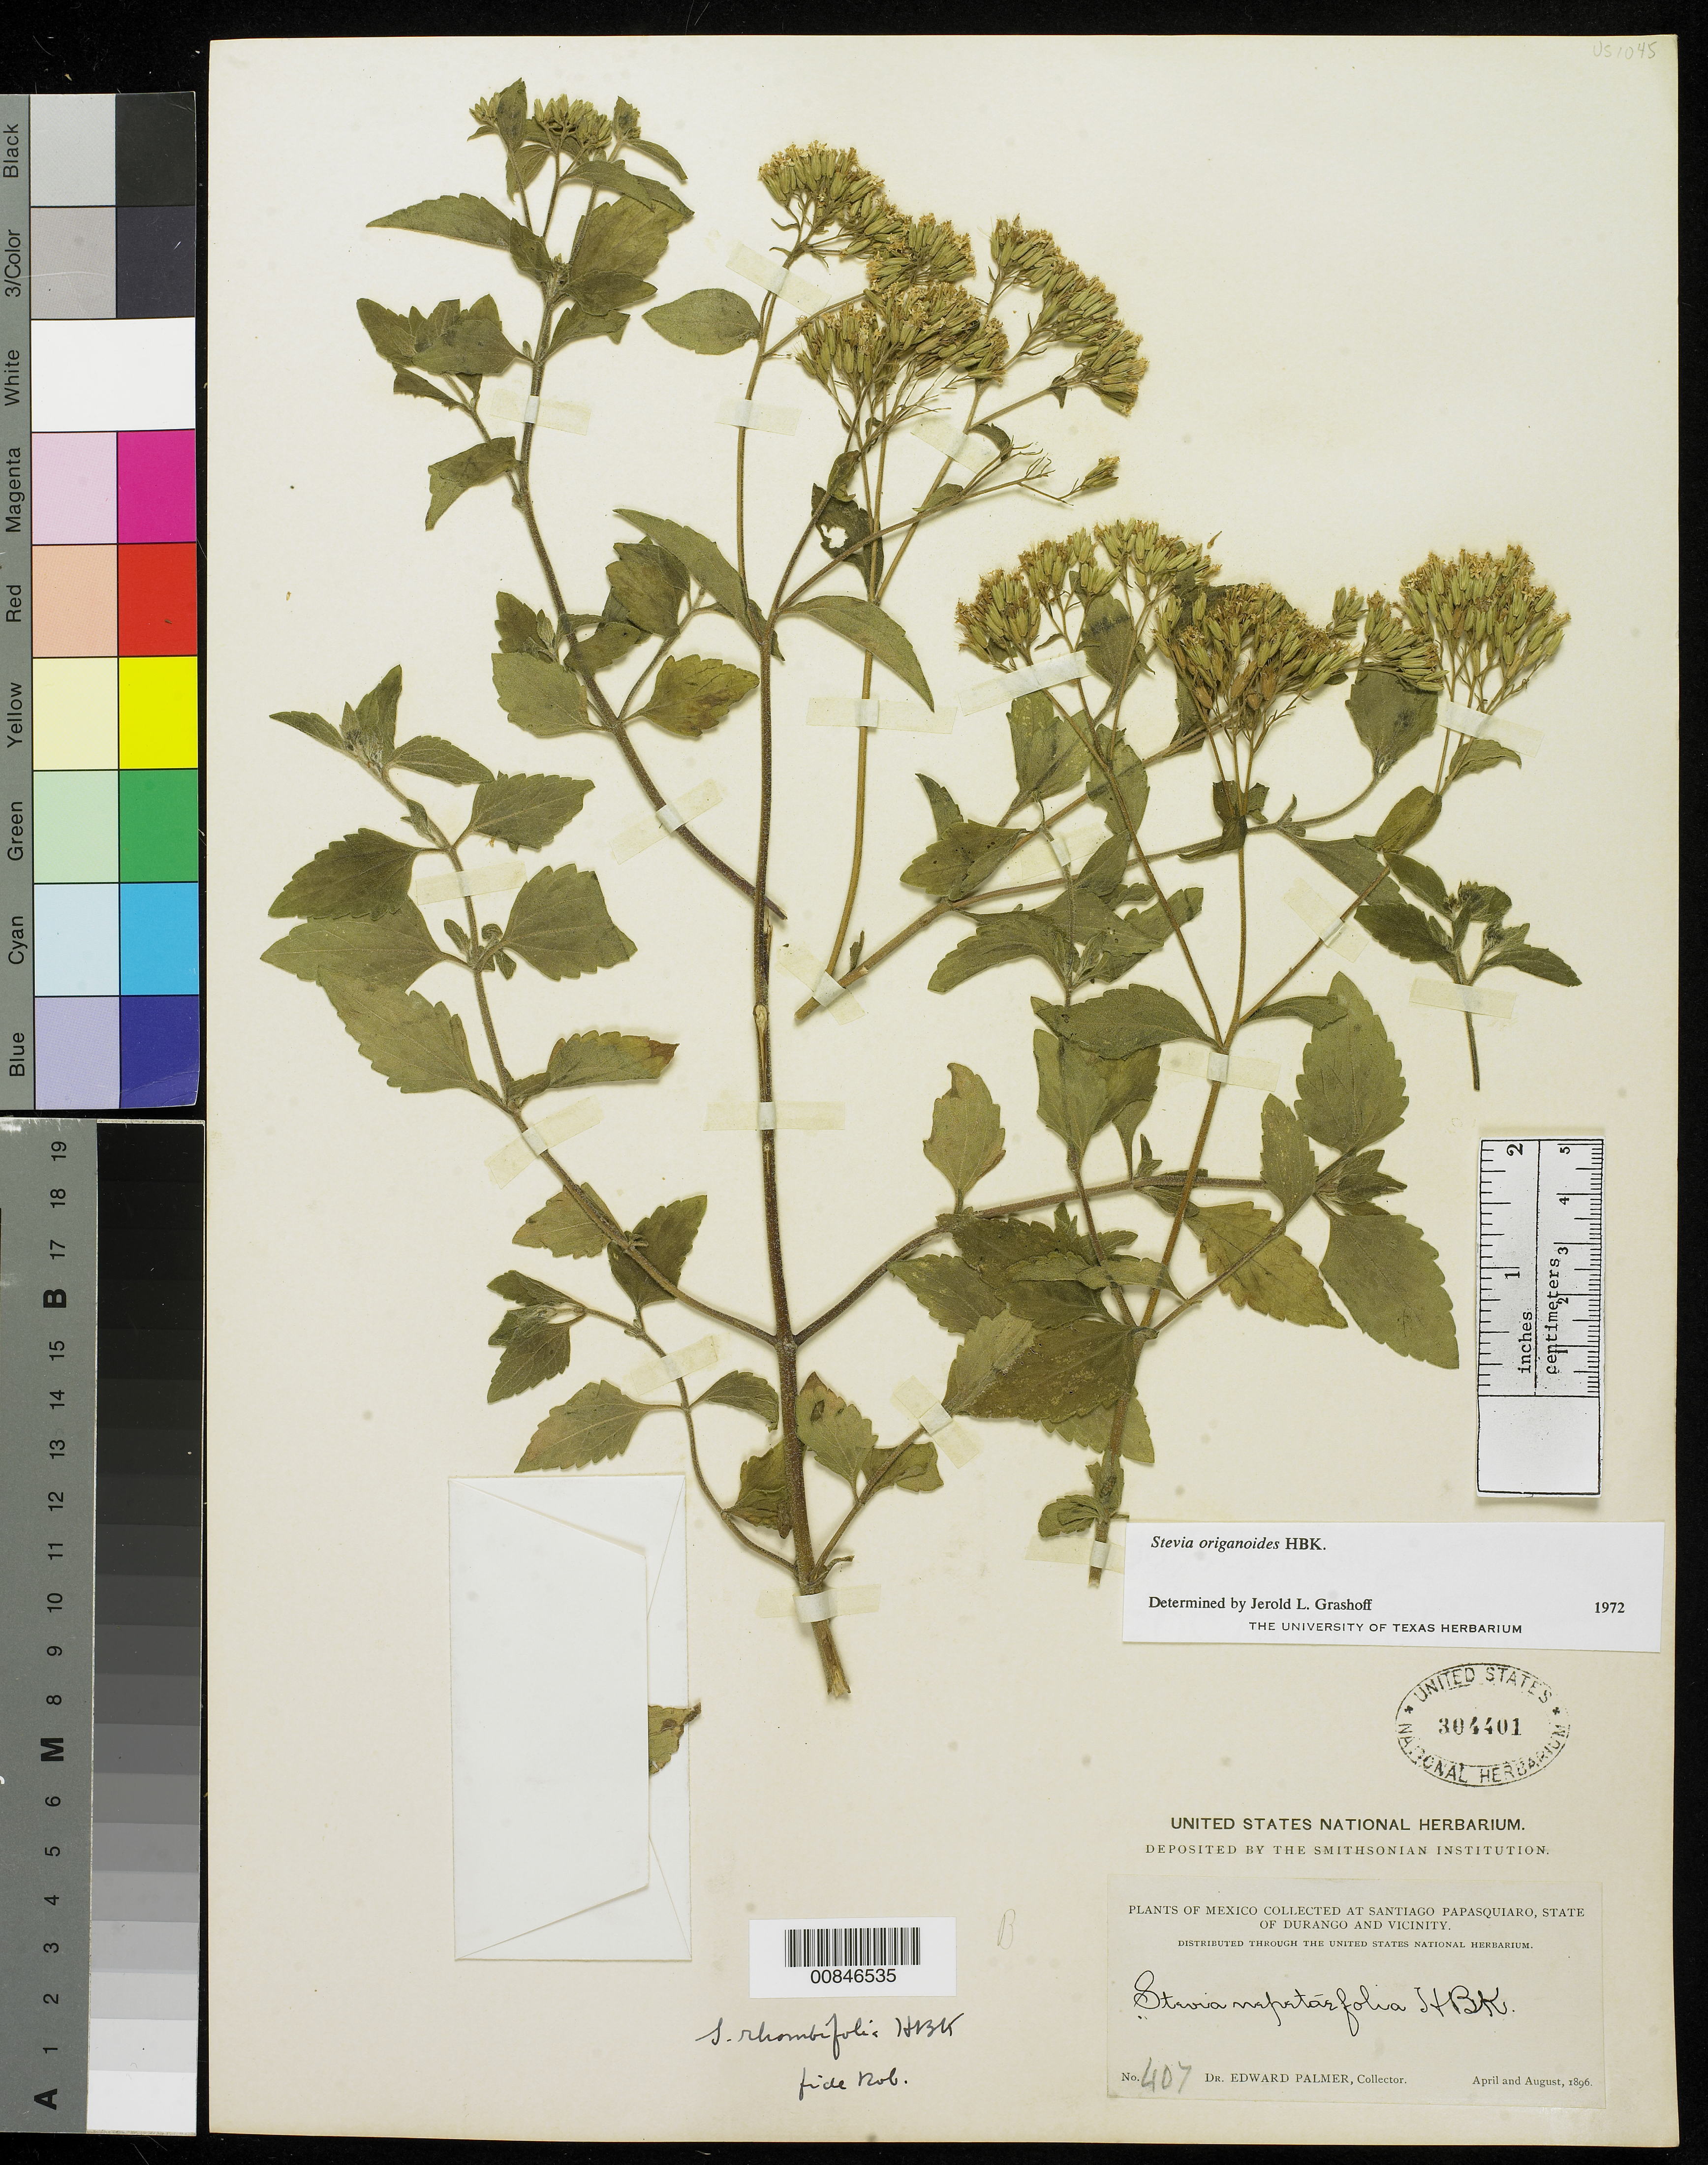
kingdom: Plantae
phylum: Tracheophyta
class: Magnoliopsida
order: Asterales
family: Asteraceae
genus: Stevia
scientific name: Stevia origanoides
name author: Kunth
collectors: E. Palmer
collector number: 407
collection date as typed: Apr 1896 to -- Aug 1896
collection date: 1896-04/1896-08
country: Mexico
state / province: Durango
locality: Santiago Papasquiaro, Durango and vicinity.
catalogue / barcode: US 304401